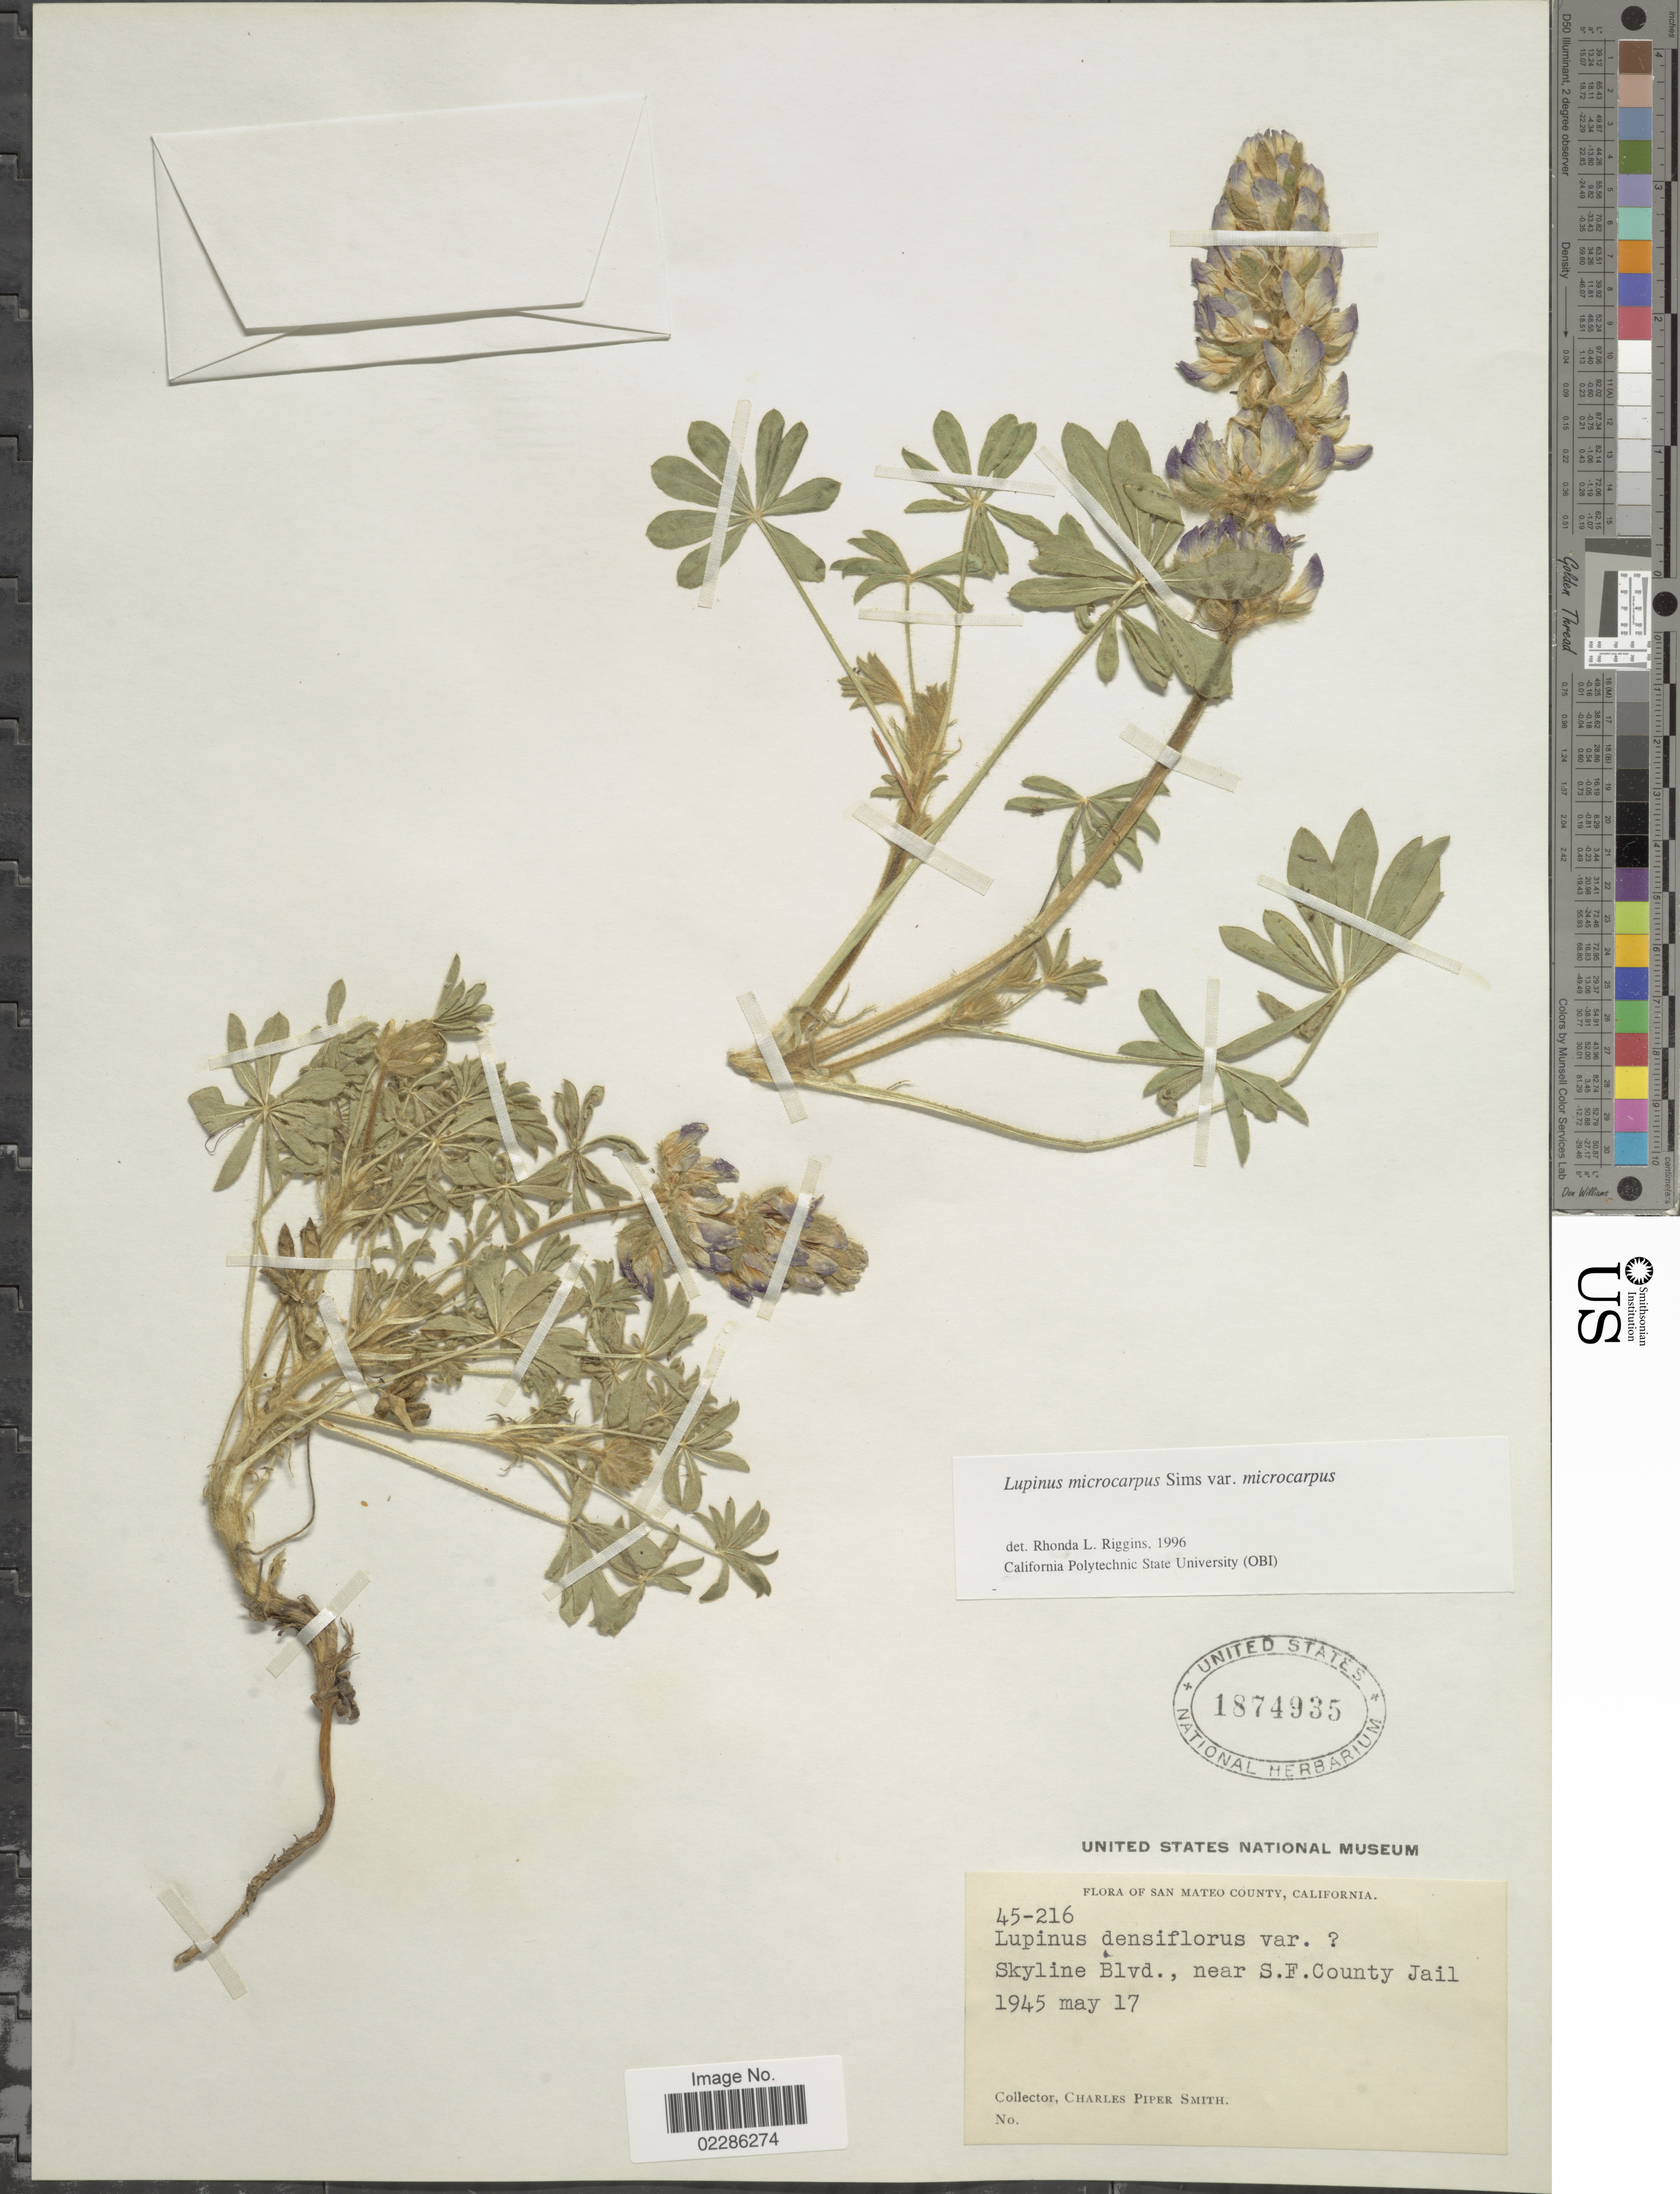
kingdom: Plantae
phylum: Tracheophyta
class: Magnoliopsida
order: Fabales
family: Fabaceae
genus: Lupinus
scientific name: Lupinus microcarpus var. microcarpus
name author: Sims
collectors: C. P. Smith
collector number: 45-216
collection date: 1945-05-17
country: United States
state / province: California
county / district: San Mateo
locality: San Mateo County, Skyline Blvd., near S.F County Jail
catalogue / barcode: US 1874935